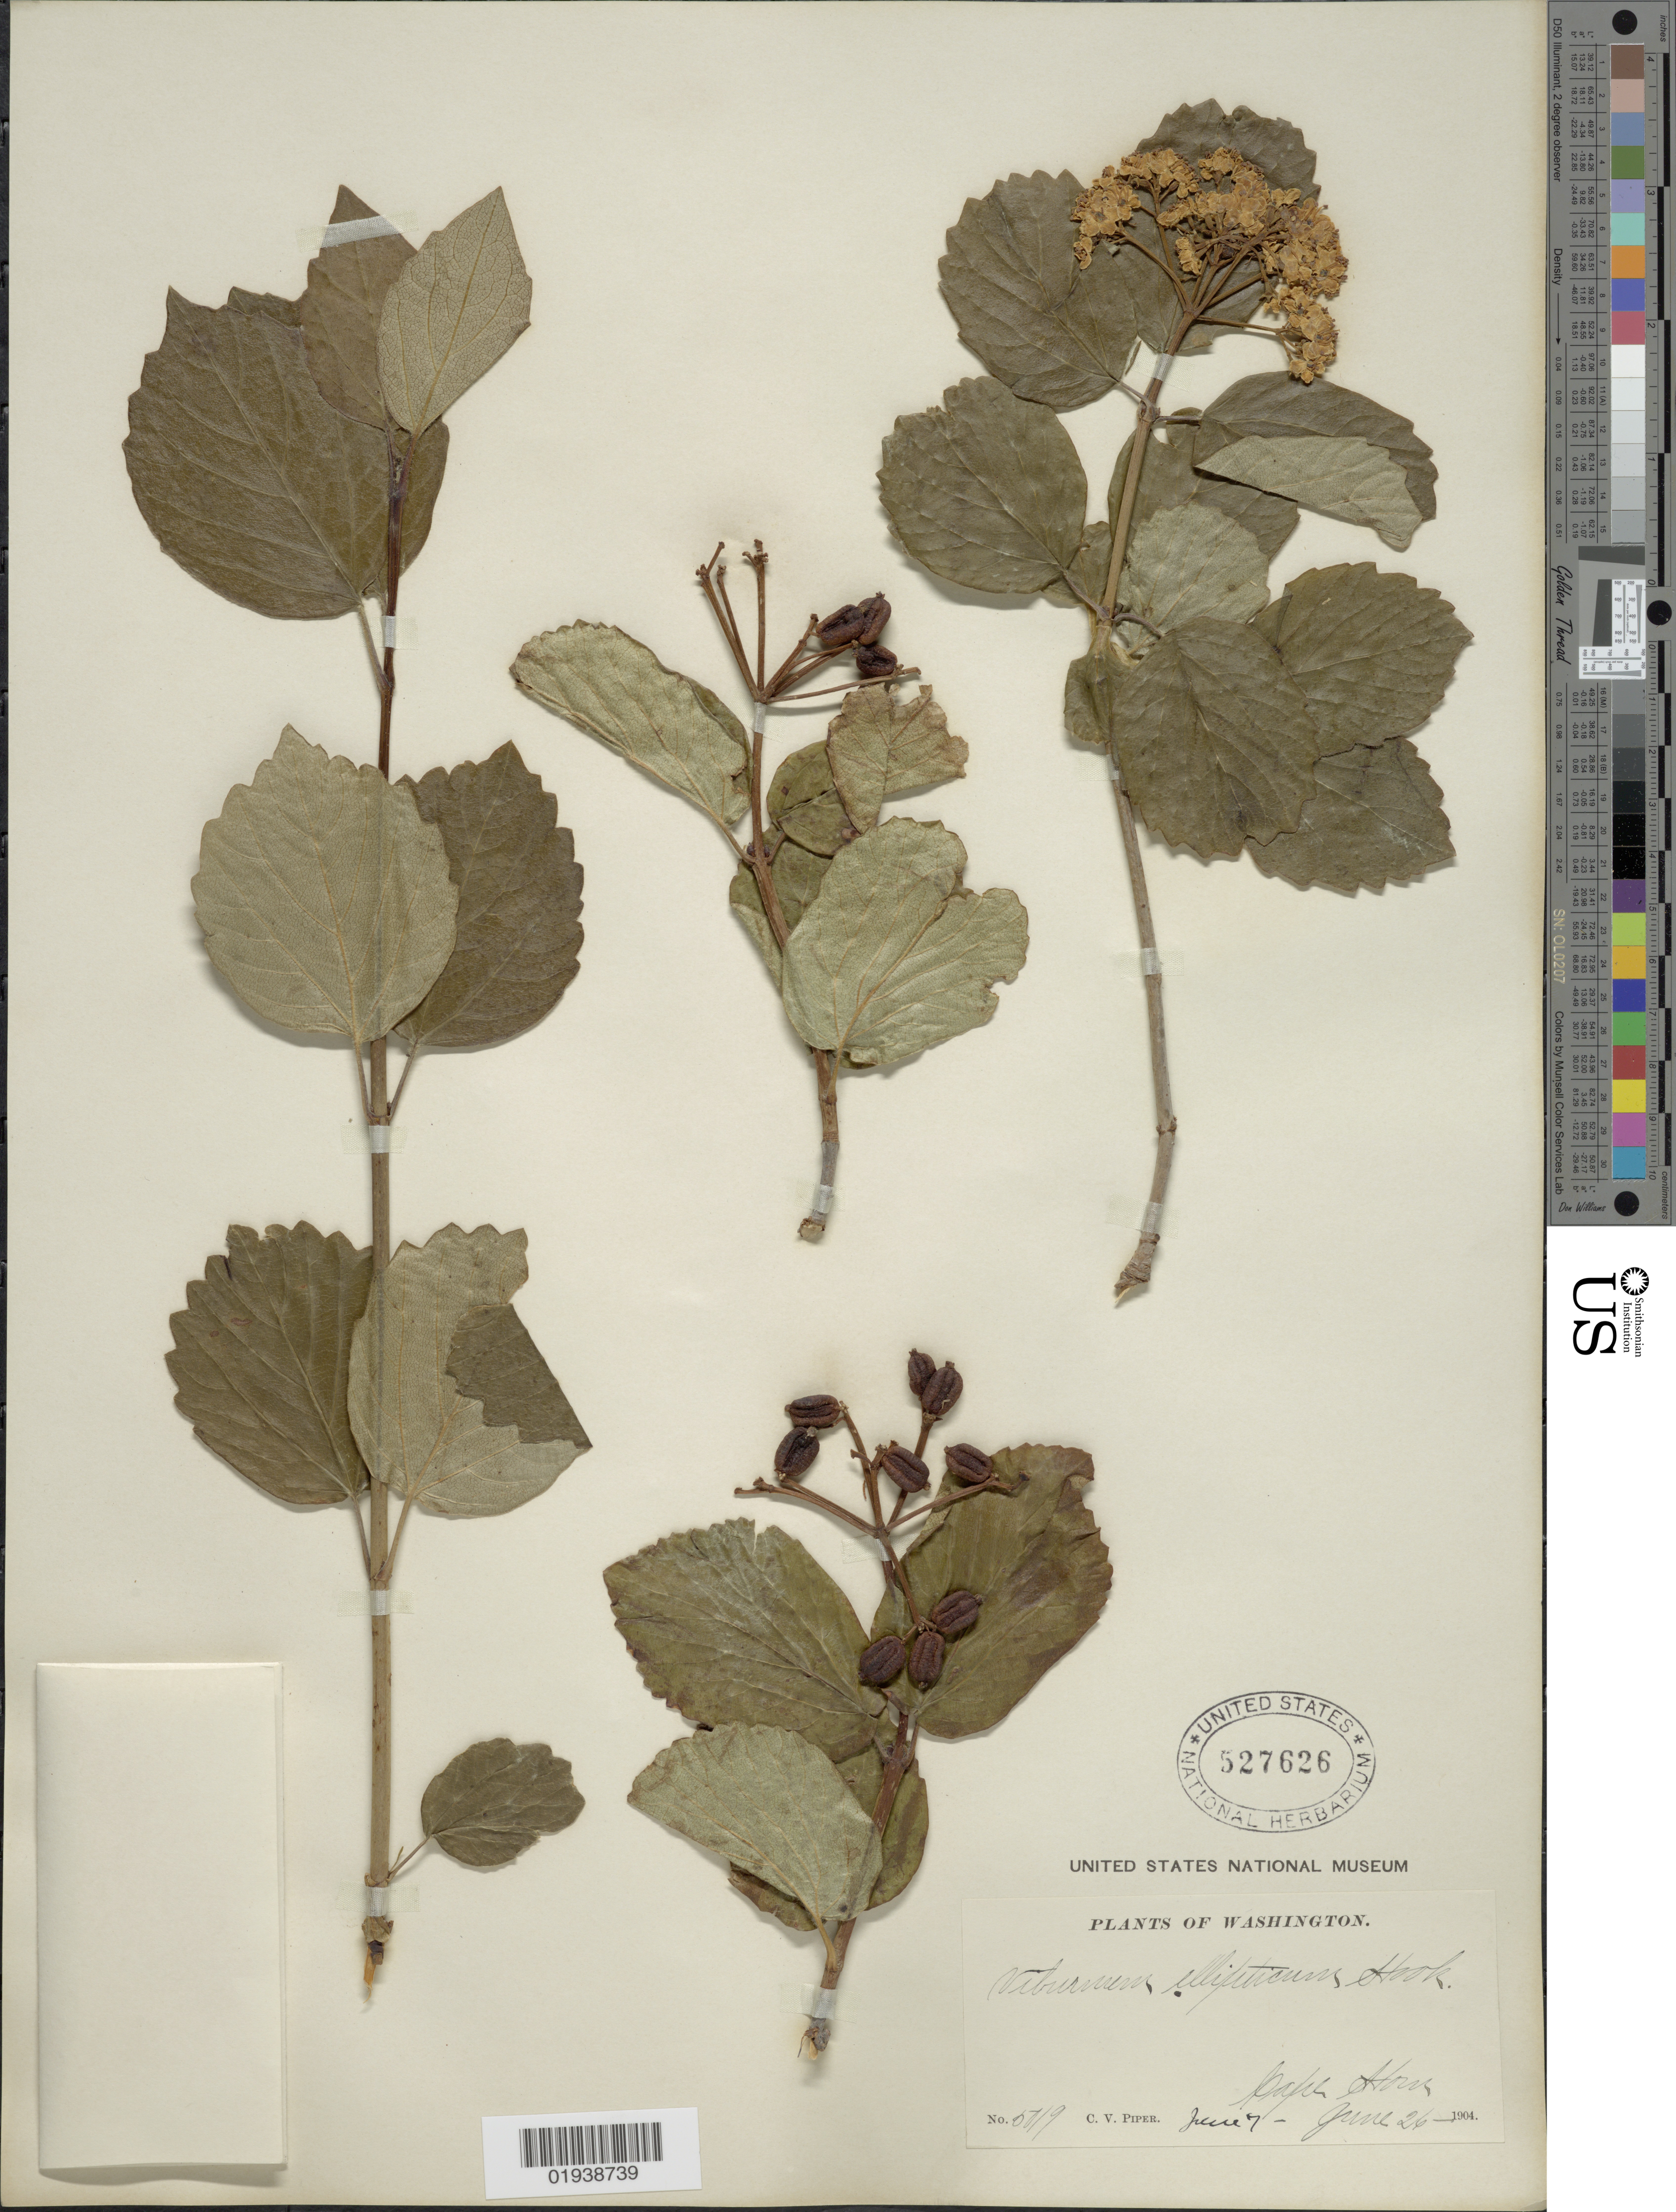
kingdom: Plantae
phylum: Tracheophyta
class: Magnoliopsida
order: Dipsacales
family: Viburnaceae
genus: Viburnum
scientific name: Viburnum ellipticum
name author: Hook.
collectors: C. V. Piper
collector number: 5019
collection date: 1904-06-07/1904-06-26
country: United States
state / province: Washington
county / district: Skamania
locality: Cape Horn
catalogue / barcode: US 527626